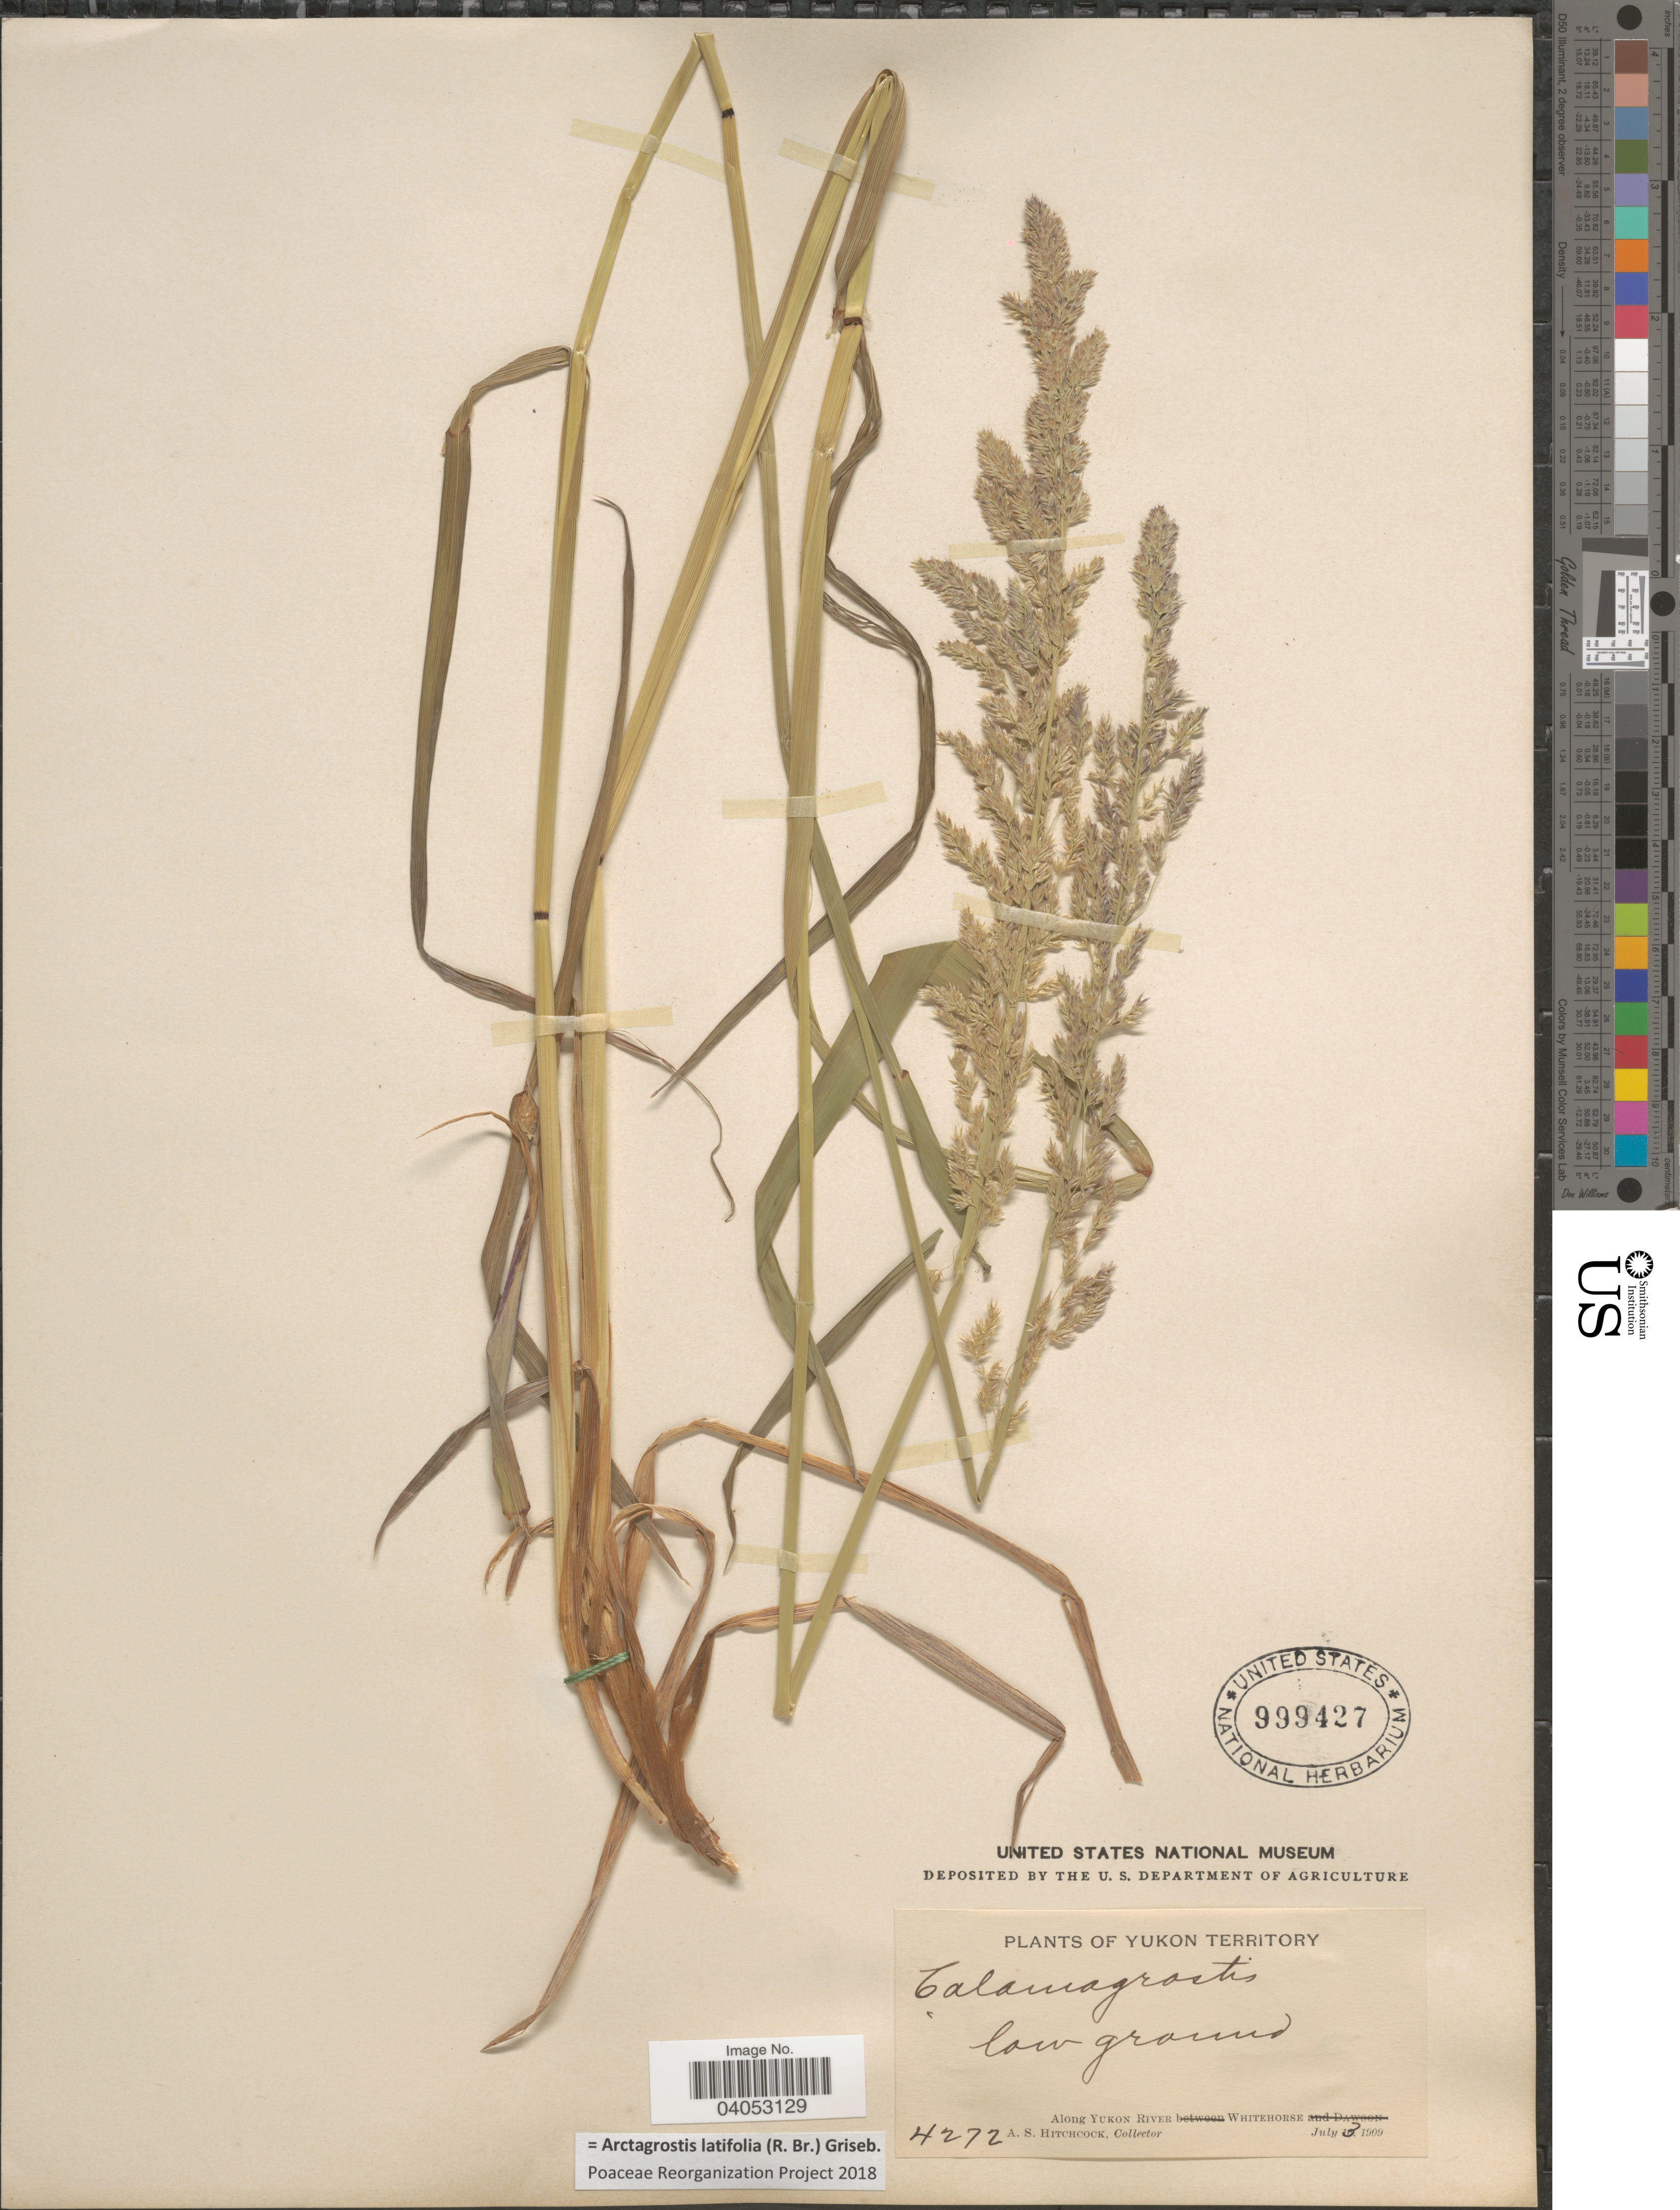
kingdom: Plantae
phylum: Tracheophyta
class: Liliopsida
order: Poales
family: Poaceae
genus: Arctagrostis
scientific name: Arctagrostis latifolia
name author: (R. Br.) Griseb.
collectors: A. S. Hitchcock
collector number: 4272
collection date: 1909-07-03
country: Canada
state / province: Yukon Territory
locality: Along Yukon River. Whitehorse.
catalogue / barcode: US 999427